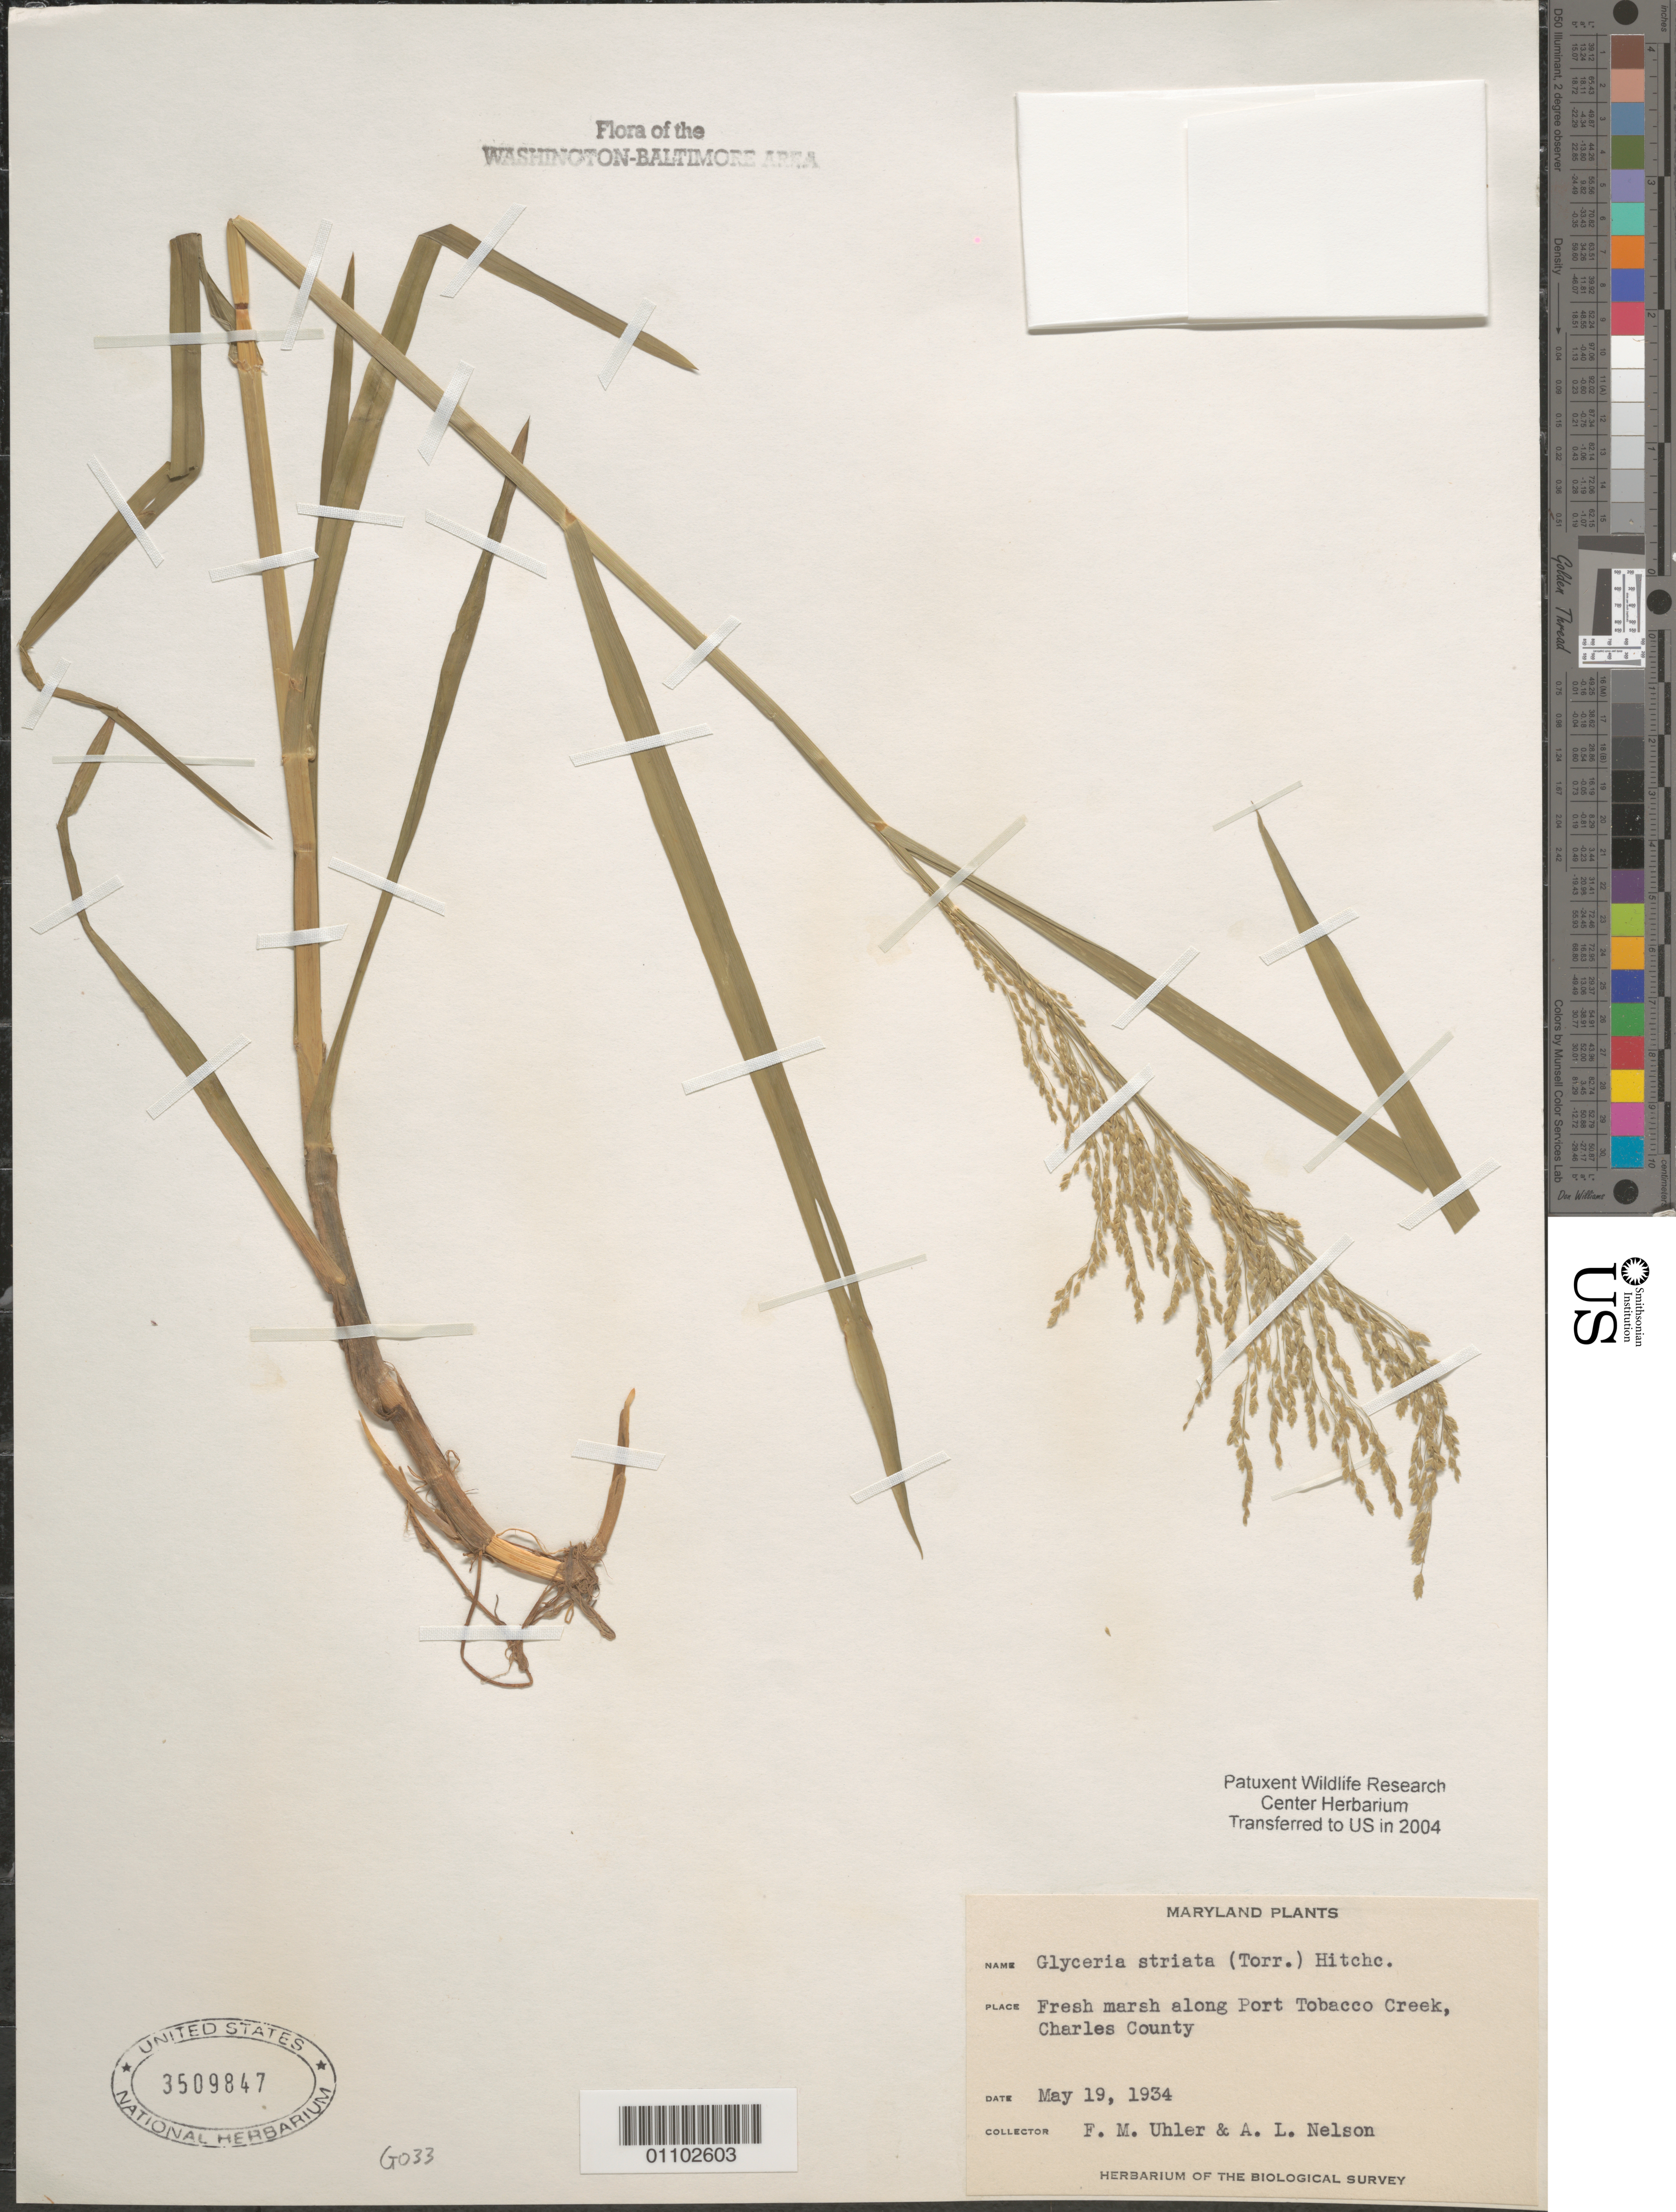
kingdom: Plantae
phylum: Tracheophyta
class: Liliopsida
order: Poales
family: Poaceae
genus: Glyceria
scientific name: Glyceria striata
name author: (Lam.) Hitchc.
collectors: F. M. Uhler & A. L. Nelson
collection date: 1934-05-19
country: United States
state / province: Maryland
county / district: Charles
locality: Fresh marsh along Port Tobacco Creek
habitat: Fresh marsh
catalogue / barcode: US 3509847